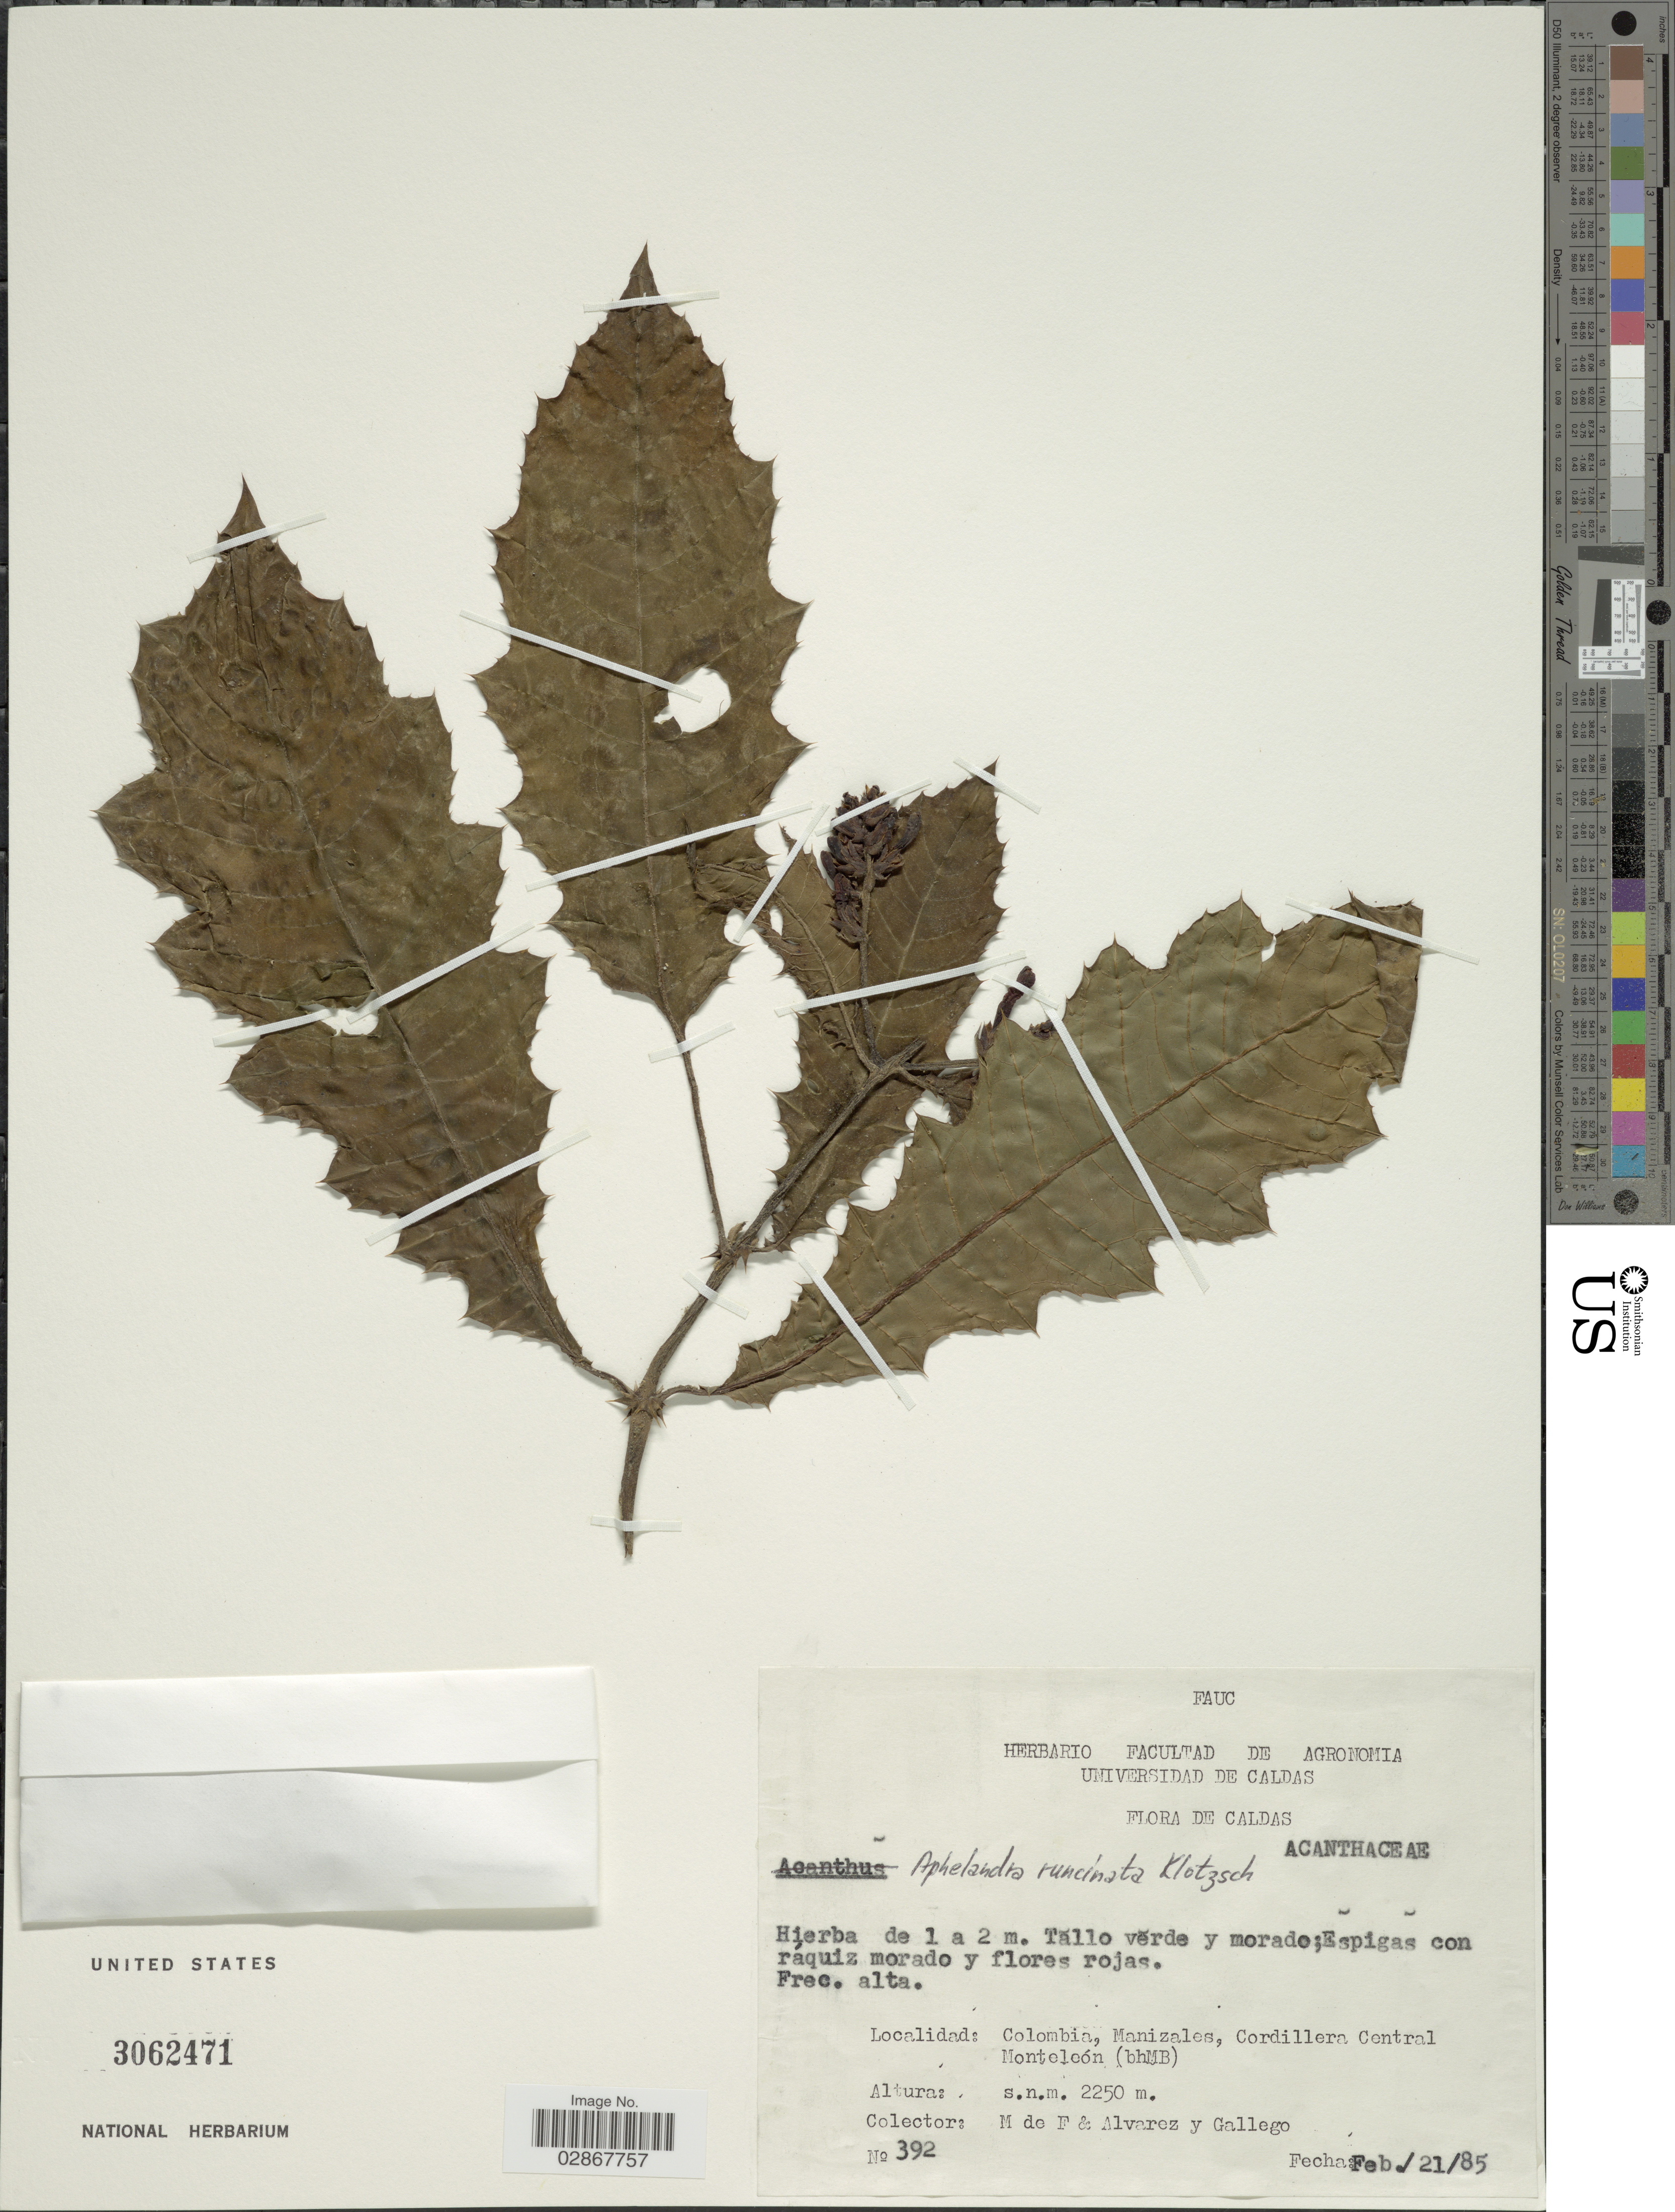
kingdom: Plantae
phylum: Tracheophyta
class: Magnoliopsida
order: Lamiales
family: Acanthaceae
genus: Aphelandra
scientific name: Aphelandra runcinata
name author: Klotzsch ex Nees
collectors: M. De F., -- Alvarez & -. Gallego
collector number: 392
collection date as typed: Transcribed d/m/y: 21/2/85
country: Colombia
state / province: Caldas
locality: Manizales, Cordillera Central. Monteleón (bhMB).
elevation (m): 2250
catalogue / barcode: US 3062471